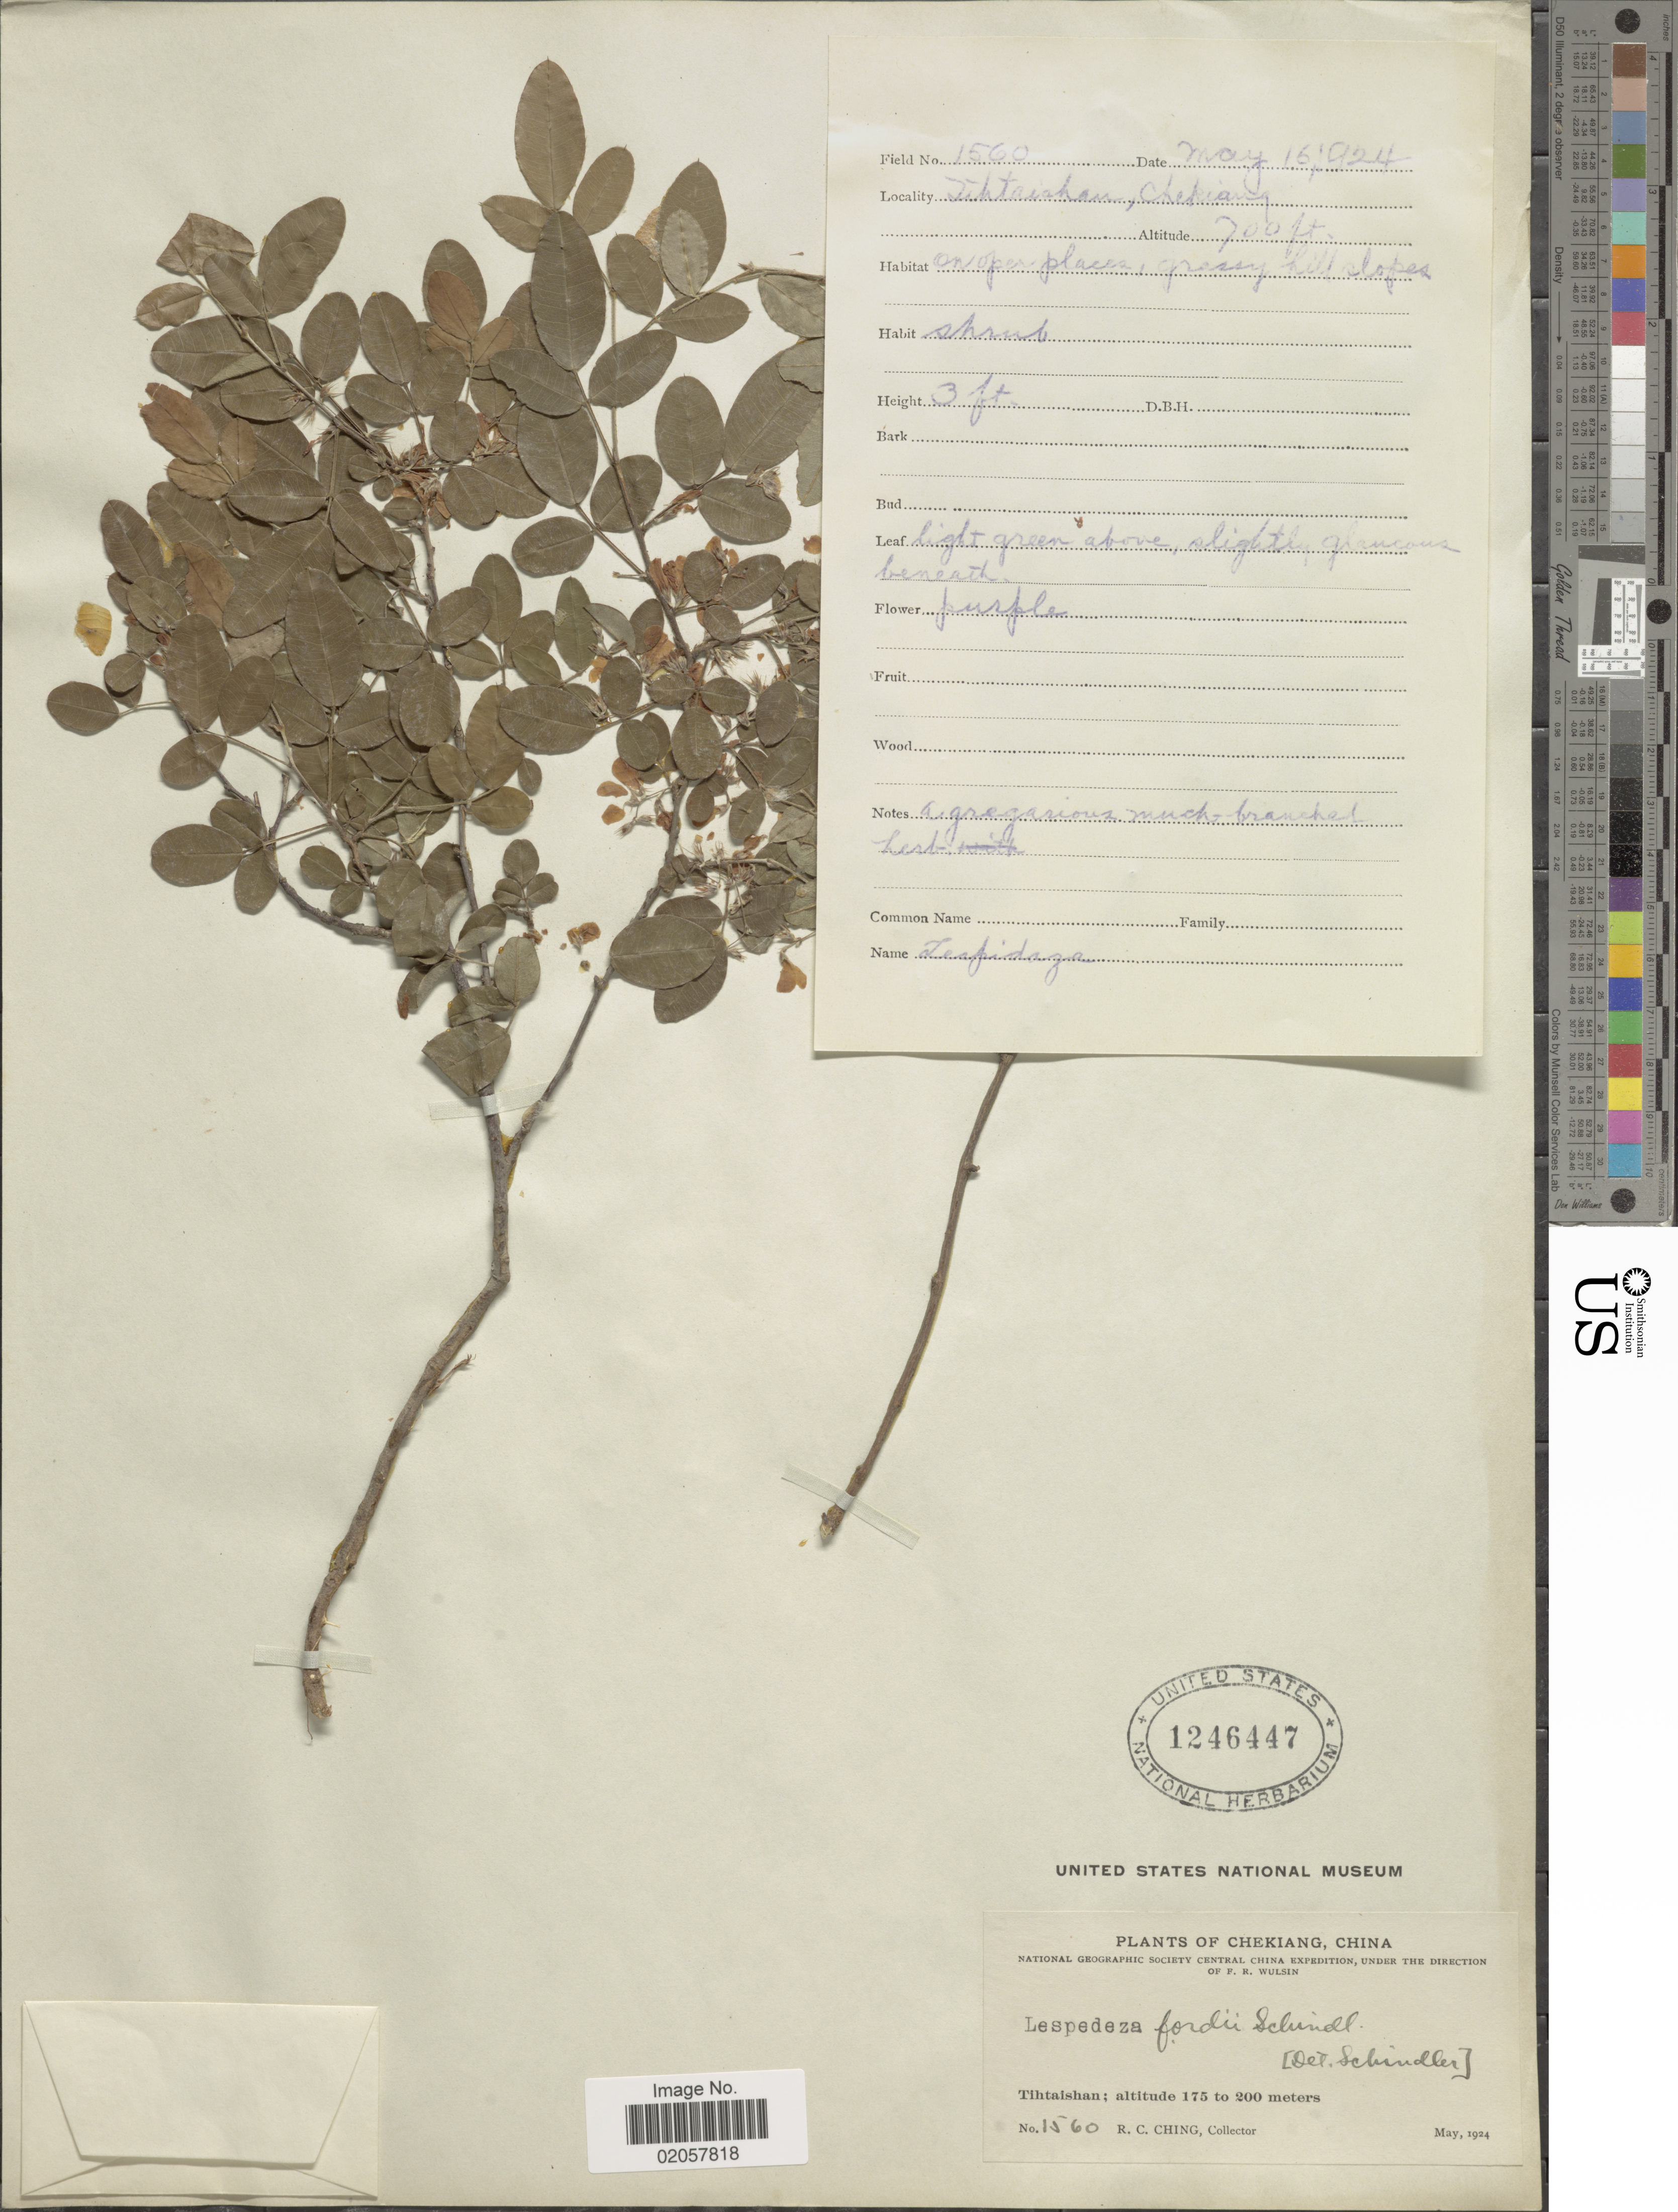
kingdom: Plantae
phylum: Tracheophyta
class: Magnoliopsida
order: Fabales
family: Fabaceae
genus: Lespedeza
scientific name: Lespedeza fordii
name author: Schindl.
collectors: R. C. Ching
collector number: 1560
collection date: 1924-05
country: China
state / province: Zhejiang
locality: Chekiang, Tihtaishan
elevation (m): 213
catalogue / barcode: US 1246447